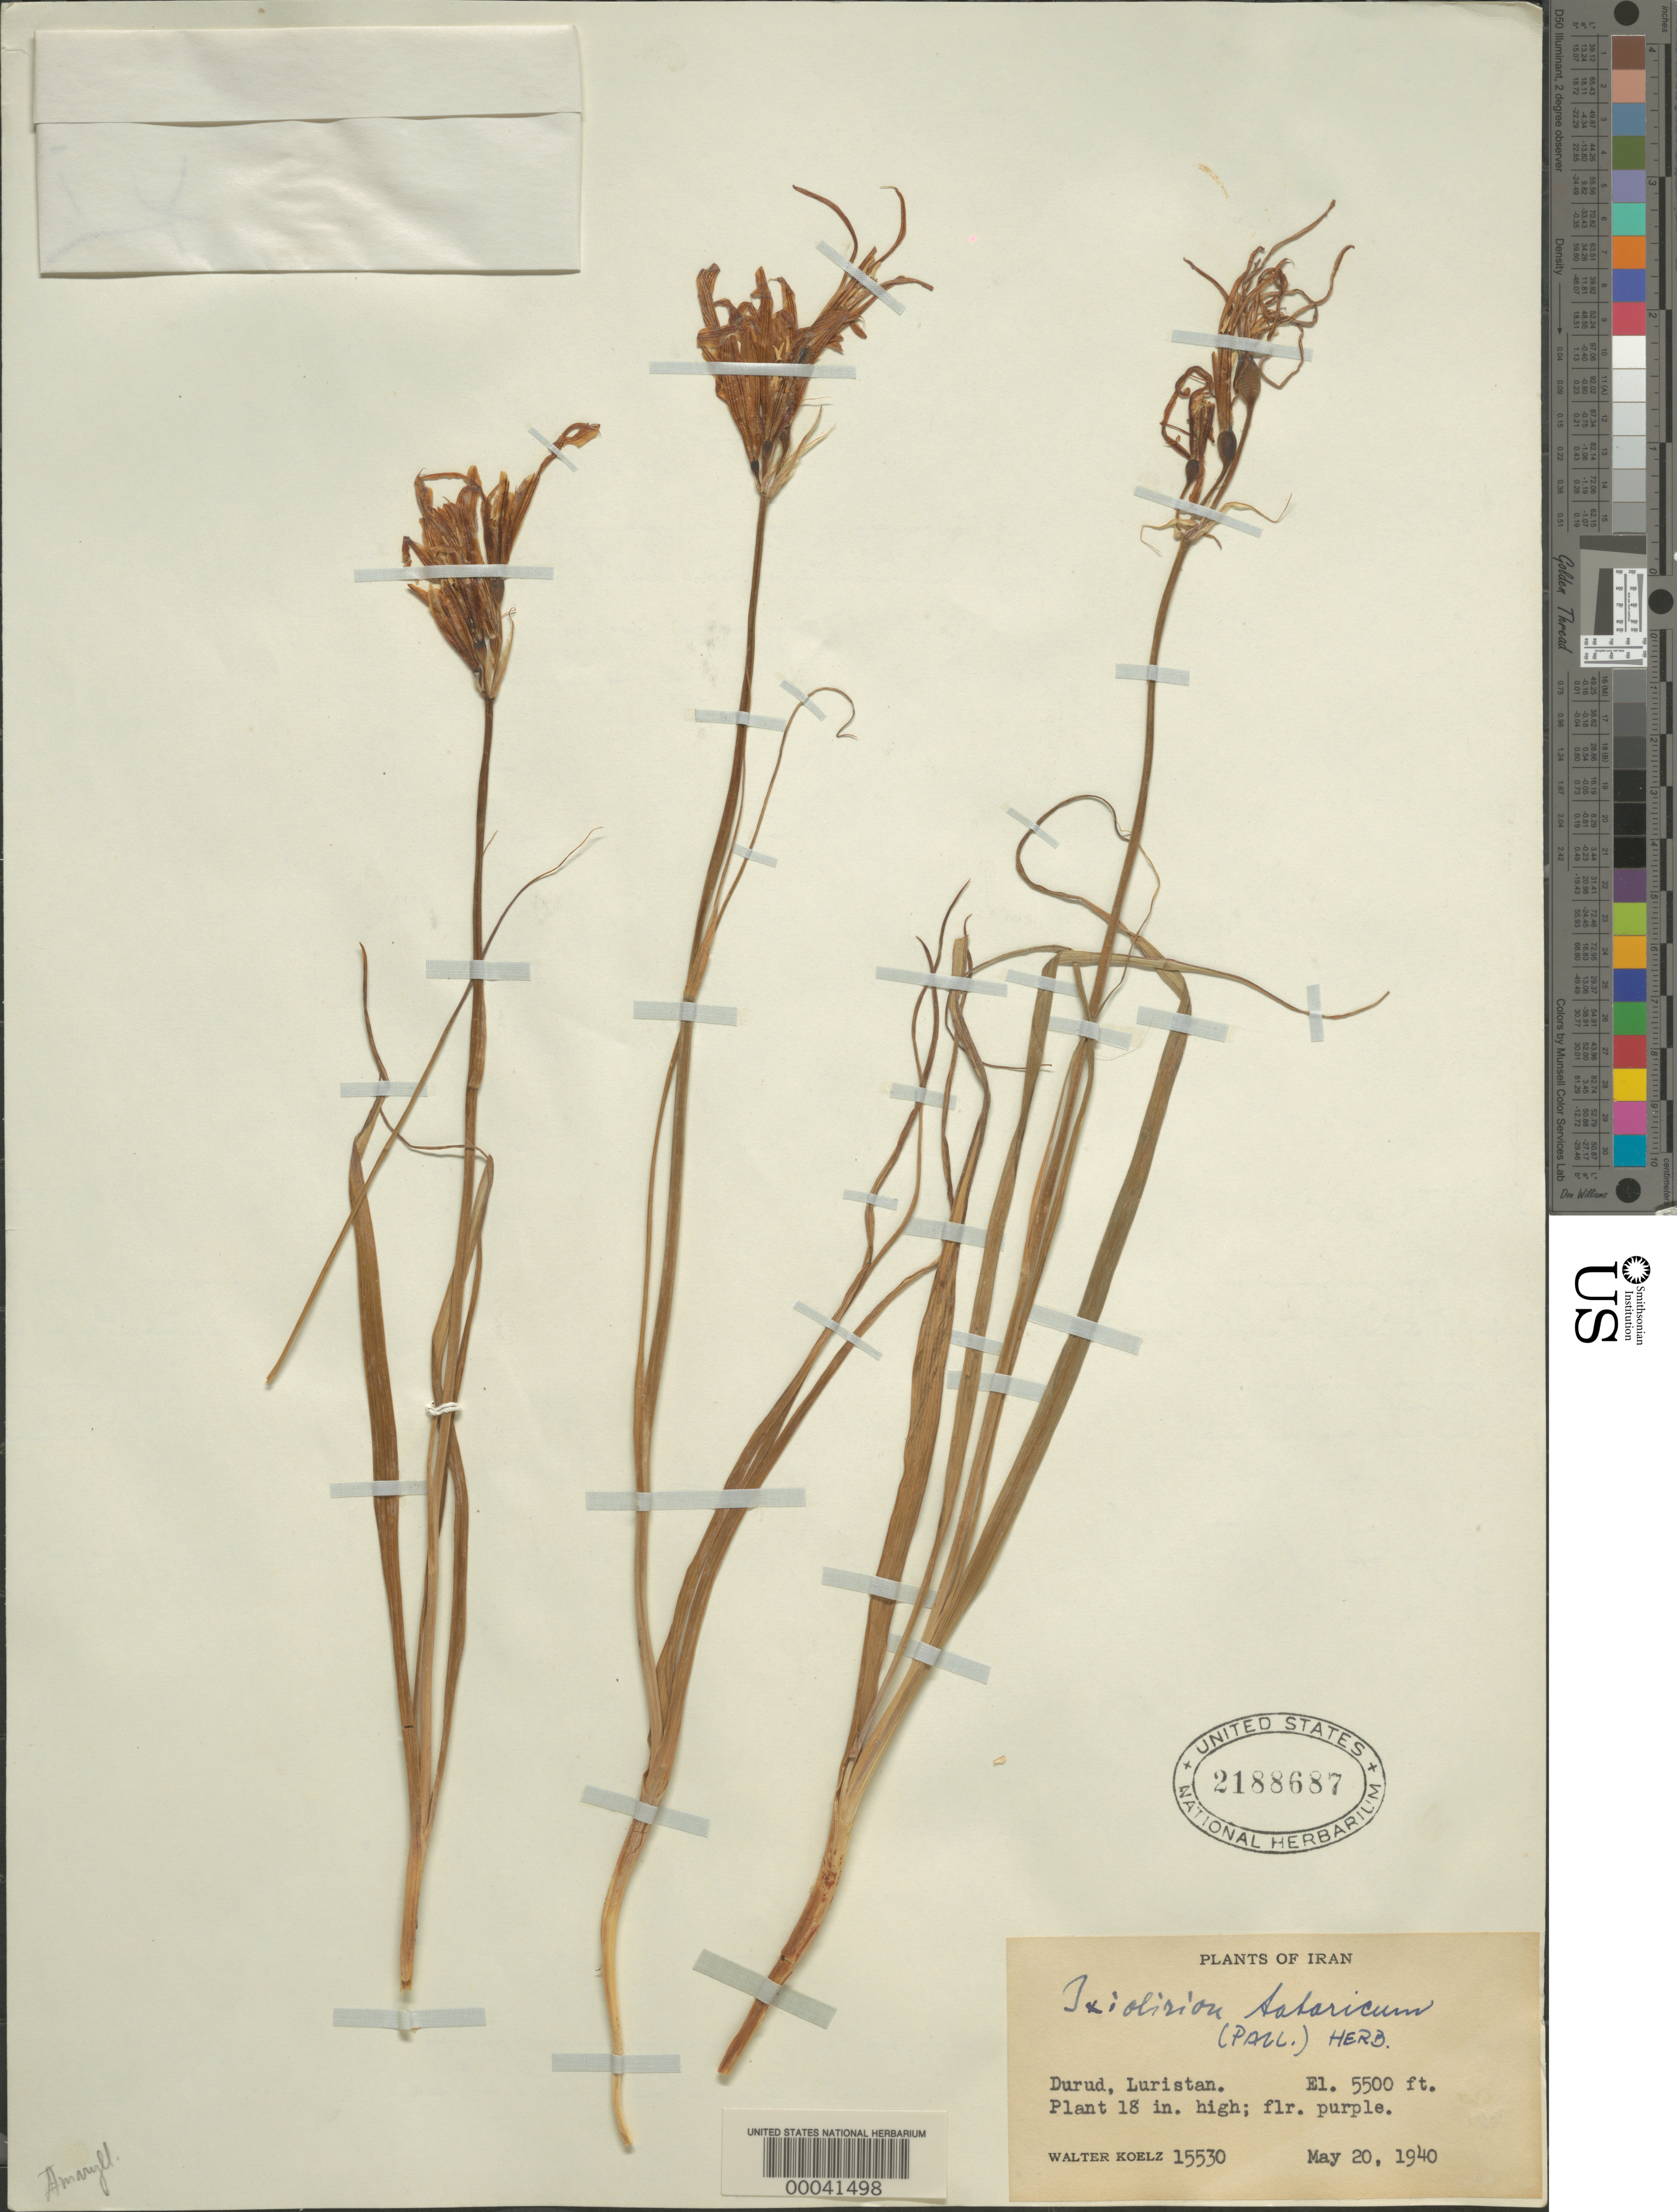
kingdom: Plantae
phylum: Tracheophyta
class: Liliopsida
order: Asparagales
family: Ixioliriaceae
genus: Ixiolirion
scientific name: Ixiolirion tataricum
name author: (Pall.) Schult. & Schult. f.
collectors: W. N. Koelz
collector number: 15530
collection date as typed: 20 May 1940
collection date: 1940-05-20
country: Iran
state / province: Lorestan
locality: Durud, luristan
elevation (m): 1676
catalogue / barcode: US 2188687